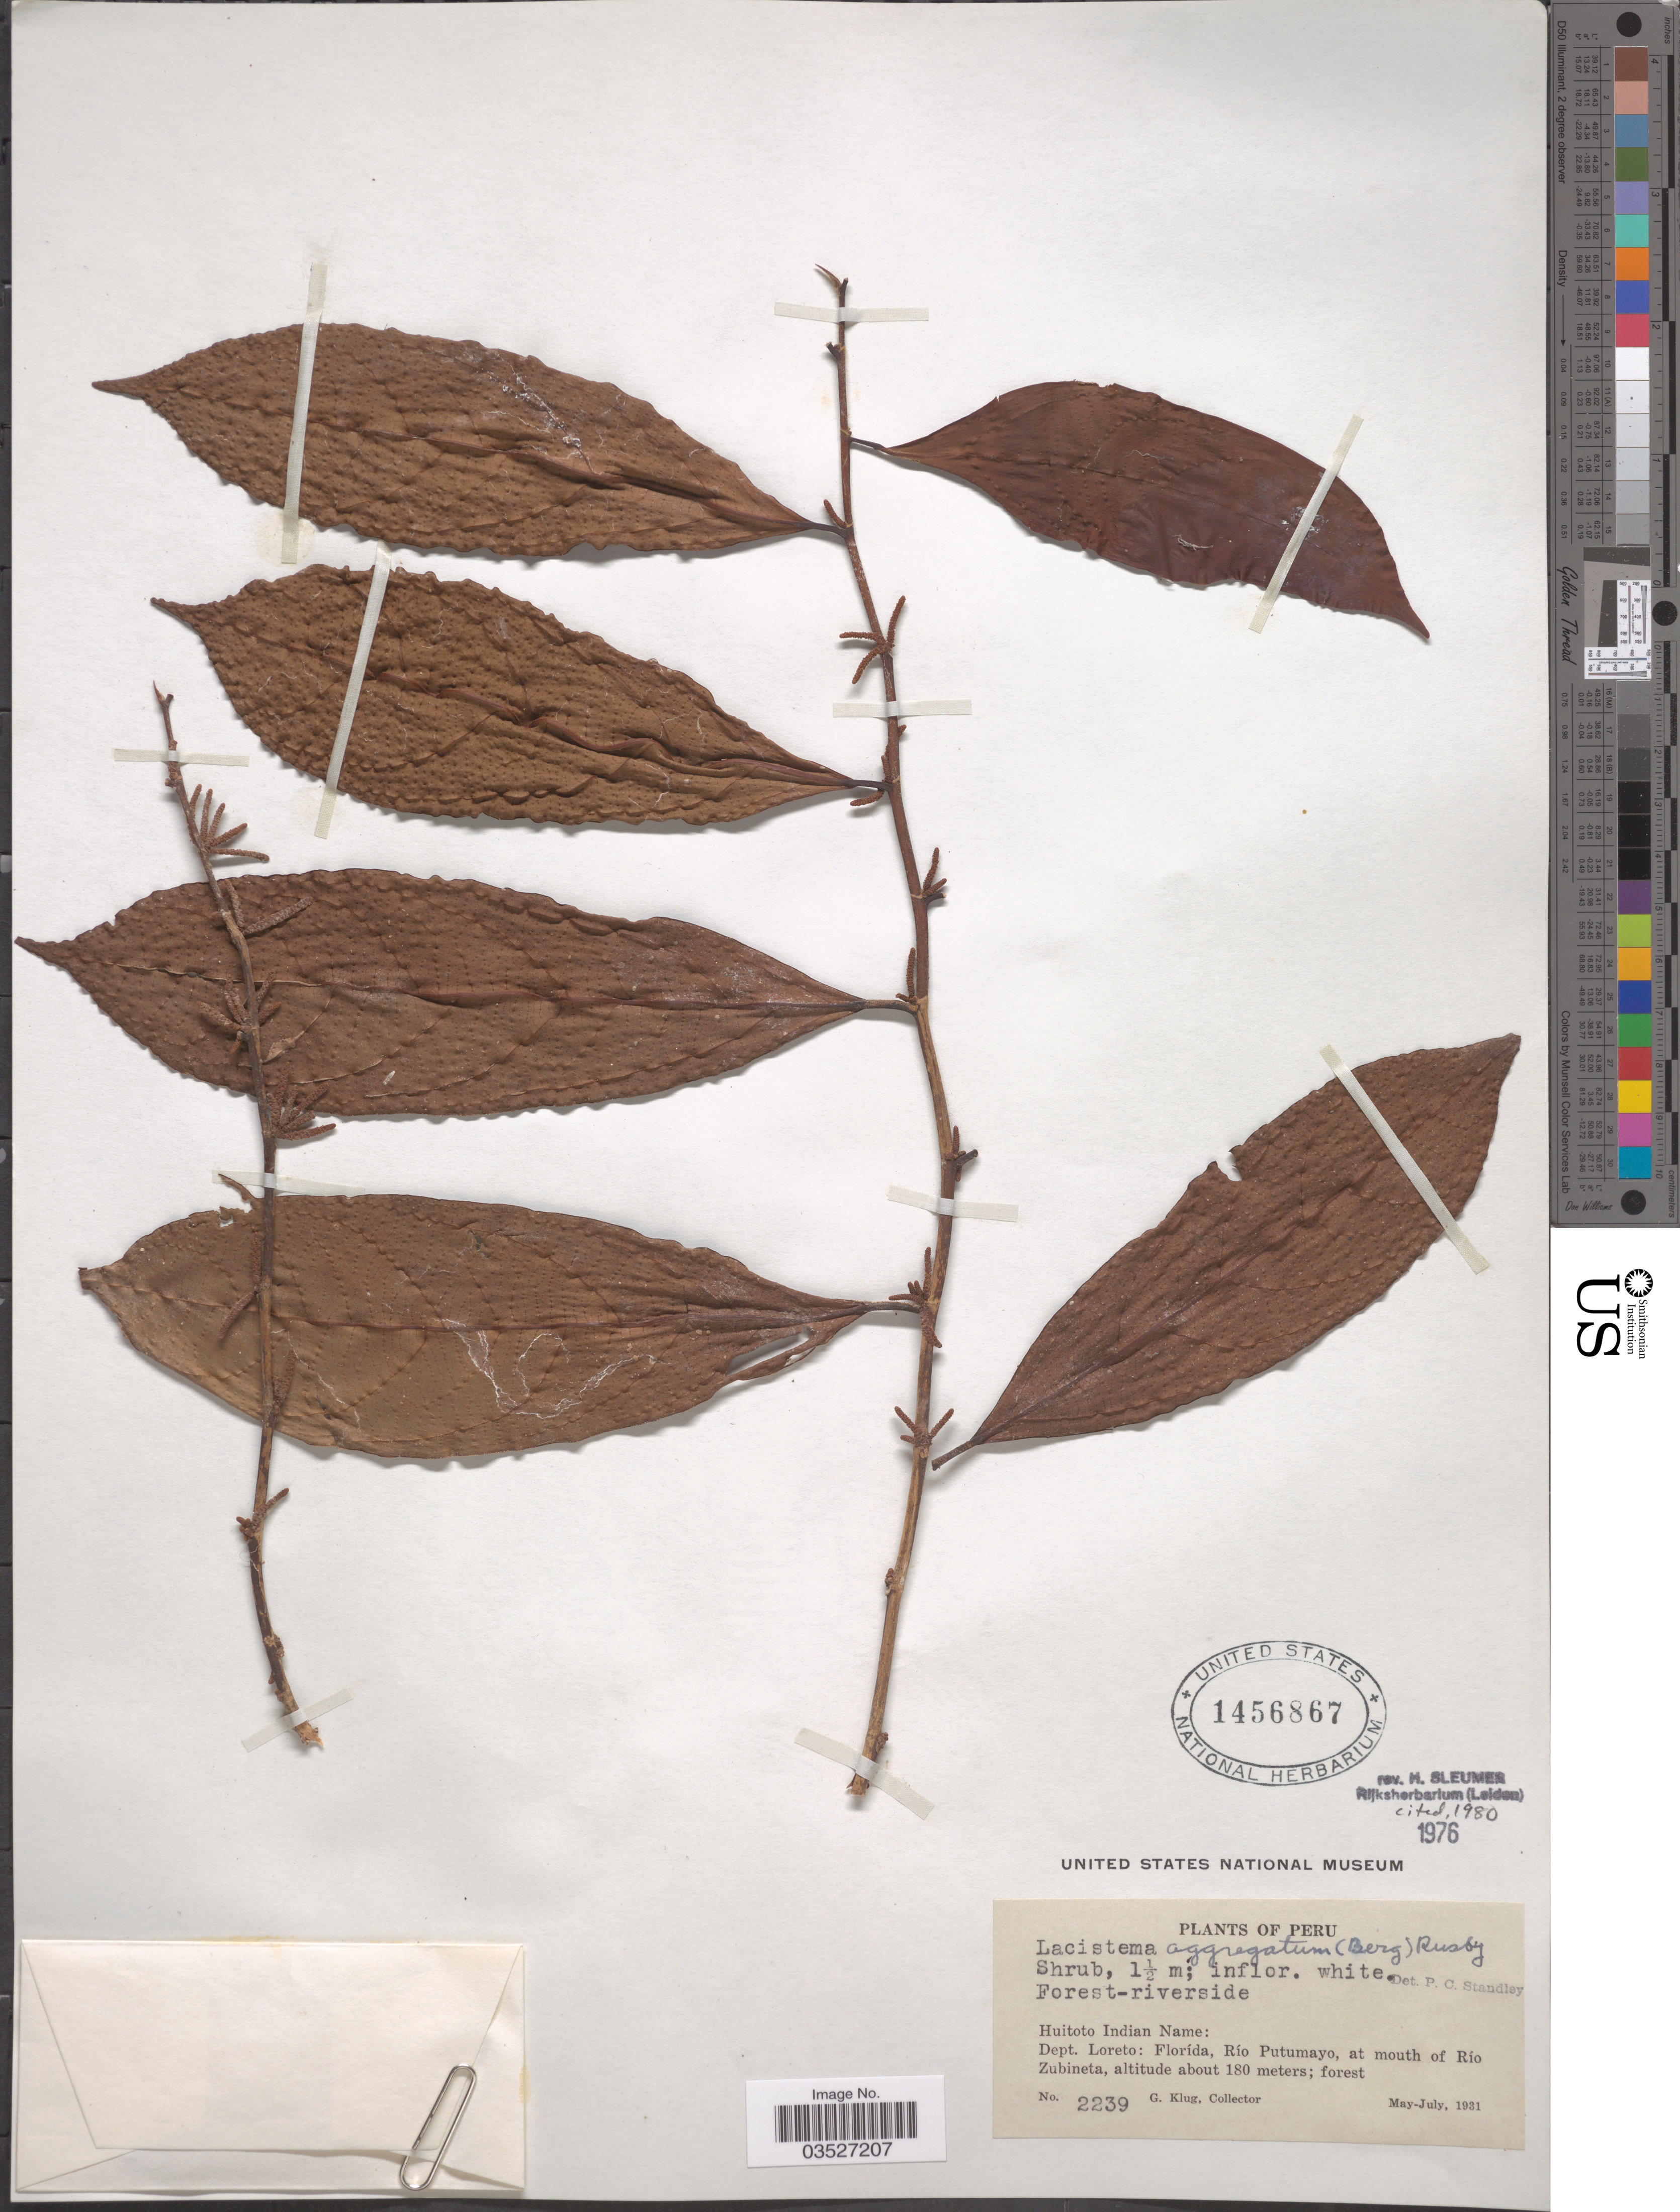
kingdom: Plantae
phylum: Tracheophyta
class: Magnoliopsida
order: Malpighiales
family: Lacistemataceae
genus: Lacistema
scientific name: Lacistema aggregatum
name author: (P.J. Bergius) Rusby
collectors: G. Klug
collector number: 2239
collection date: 1931-05/1931-07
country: Peru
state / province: Loreto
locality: Forest-riverside. Dept. Loreto: Florída, Río Putumayo, at mouth of Río Zubineta.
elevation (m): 180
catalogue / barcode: US 1456867